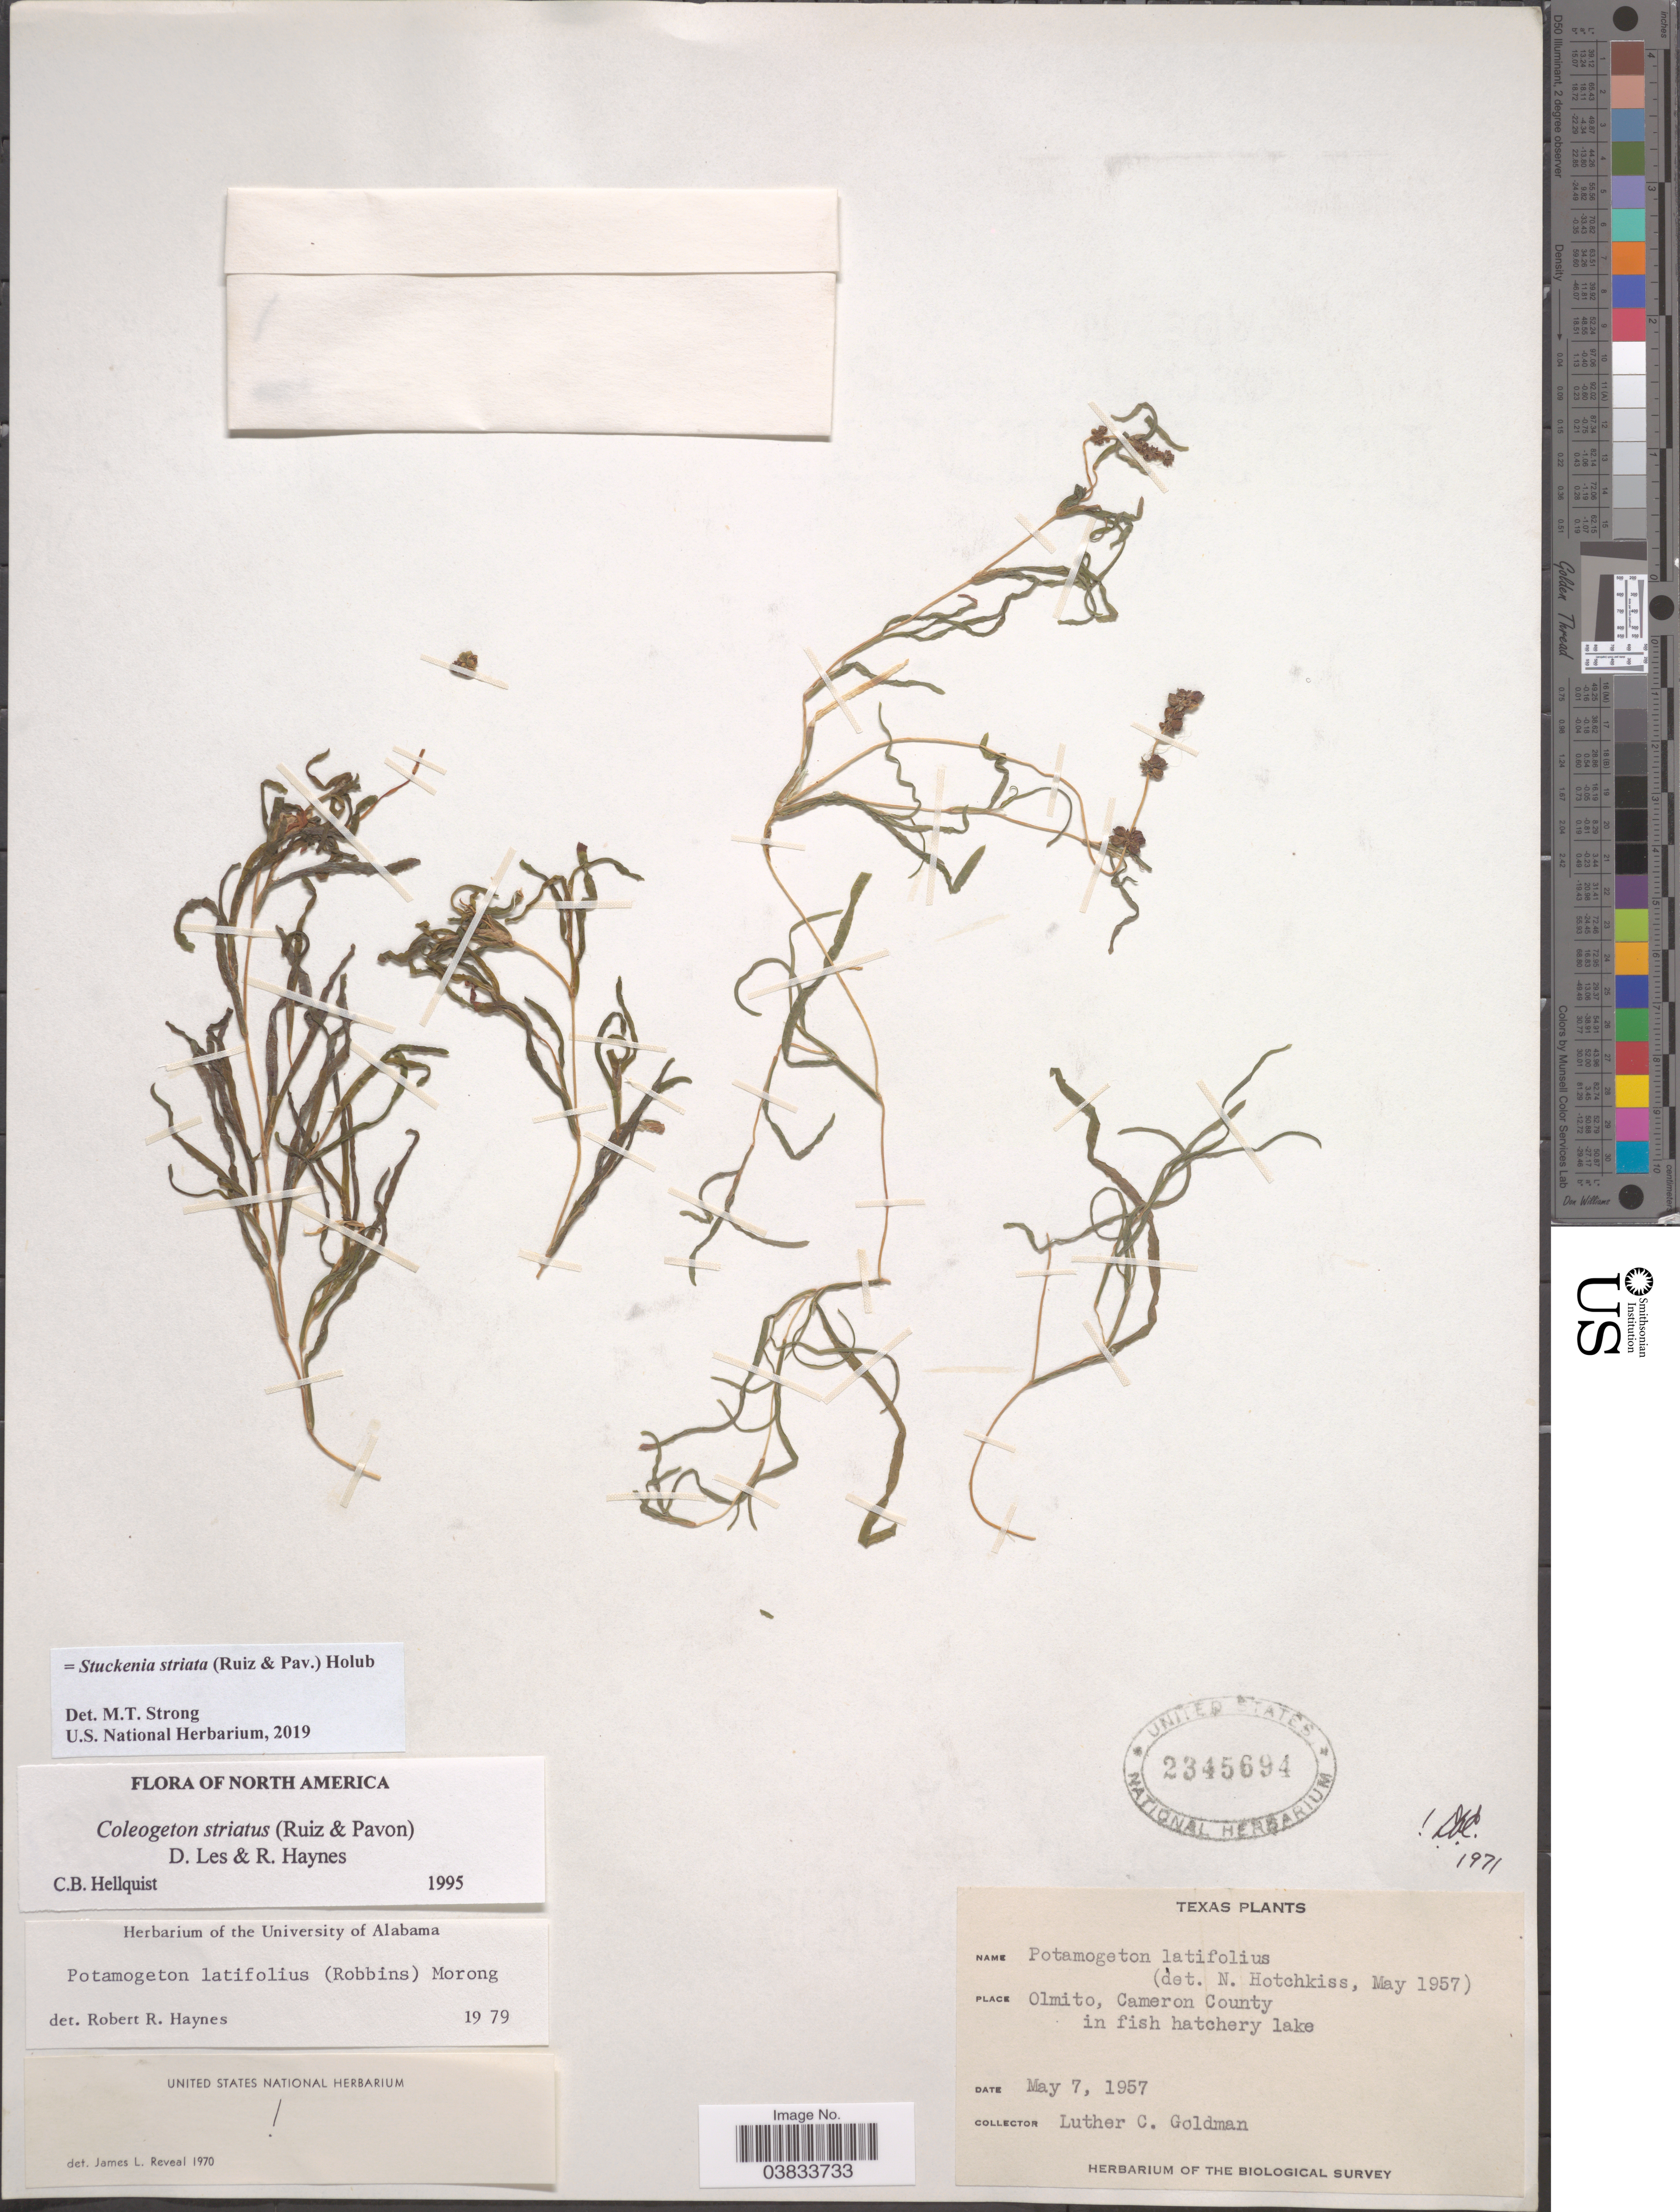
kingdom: Plantae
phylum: Tracheophyta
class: Liliopsida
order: Alismatales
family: Potamogetonaceae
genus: Stuckenia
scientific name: Stuckenia striata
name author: (Ruiz & Pav.) Holub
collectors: L. Goldman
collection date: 1957-05-07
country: United States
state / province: Texas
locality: Olmito, Cameron County in fish hatchery lake.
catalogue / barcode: US 2345694